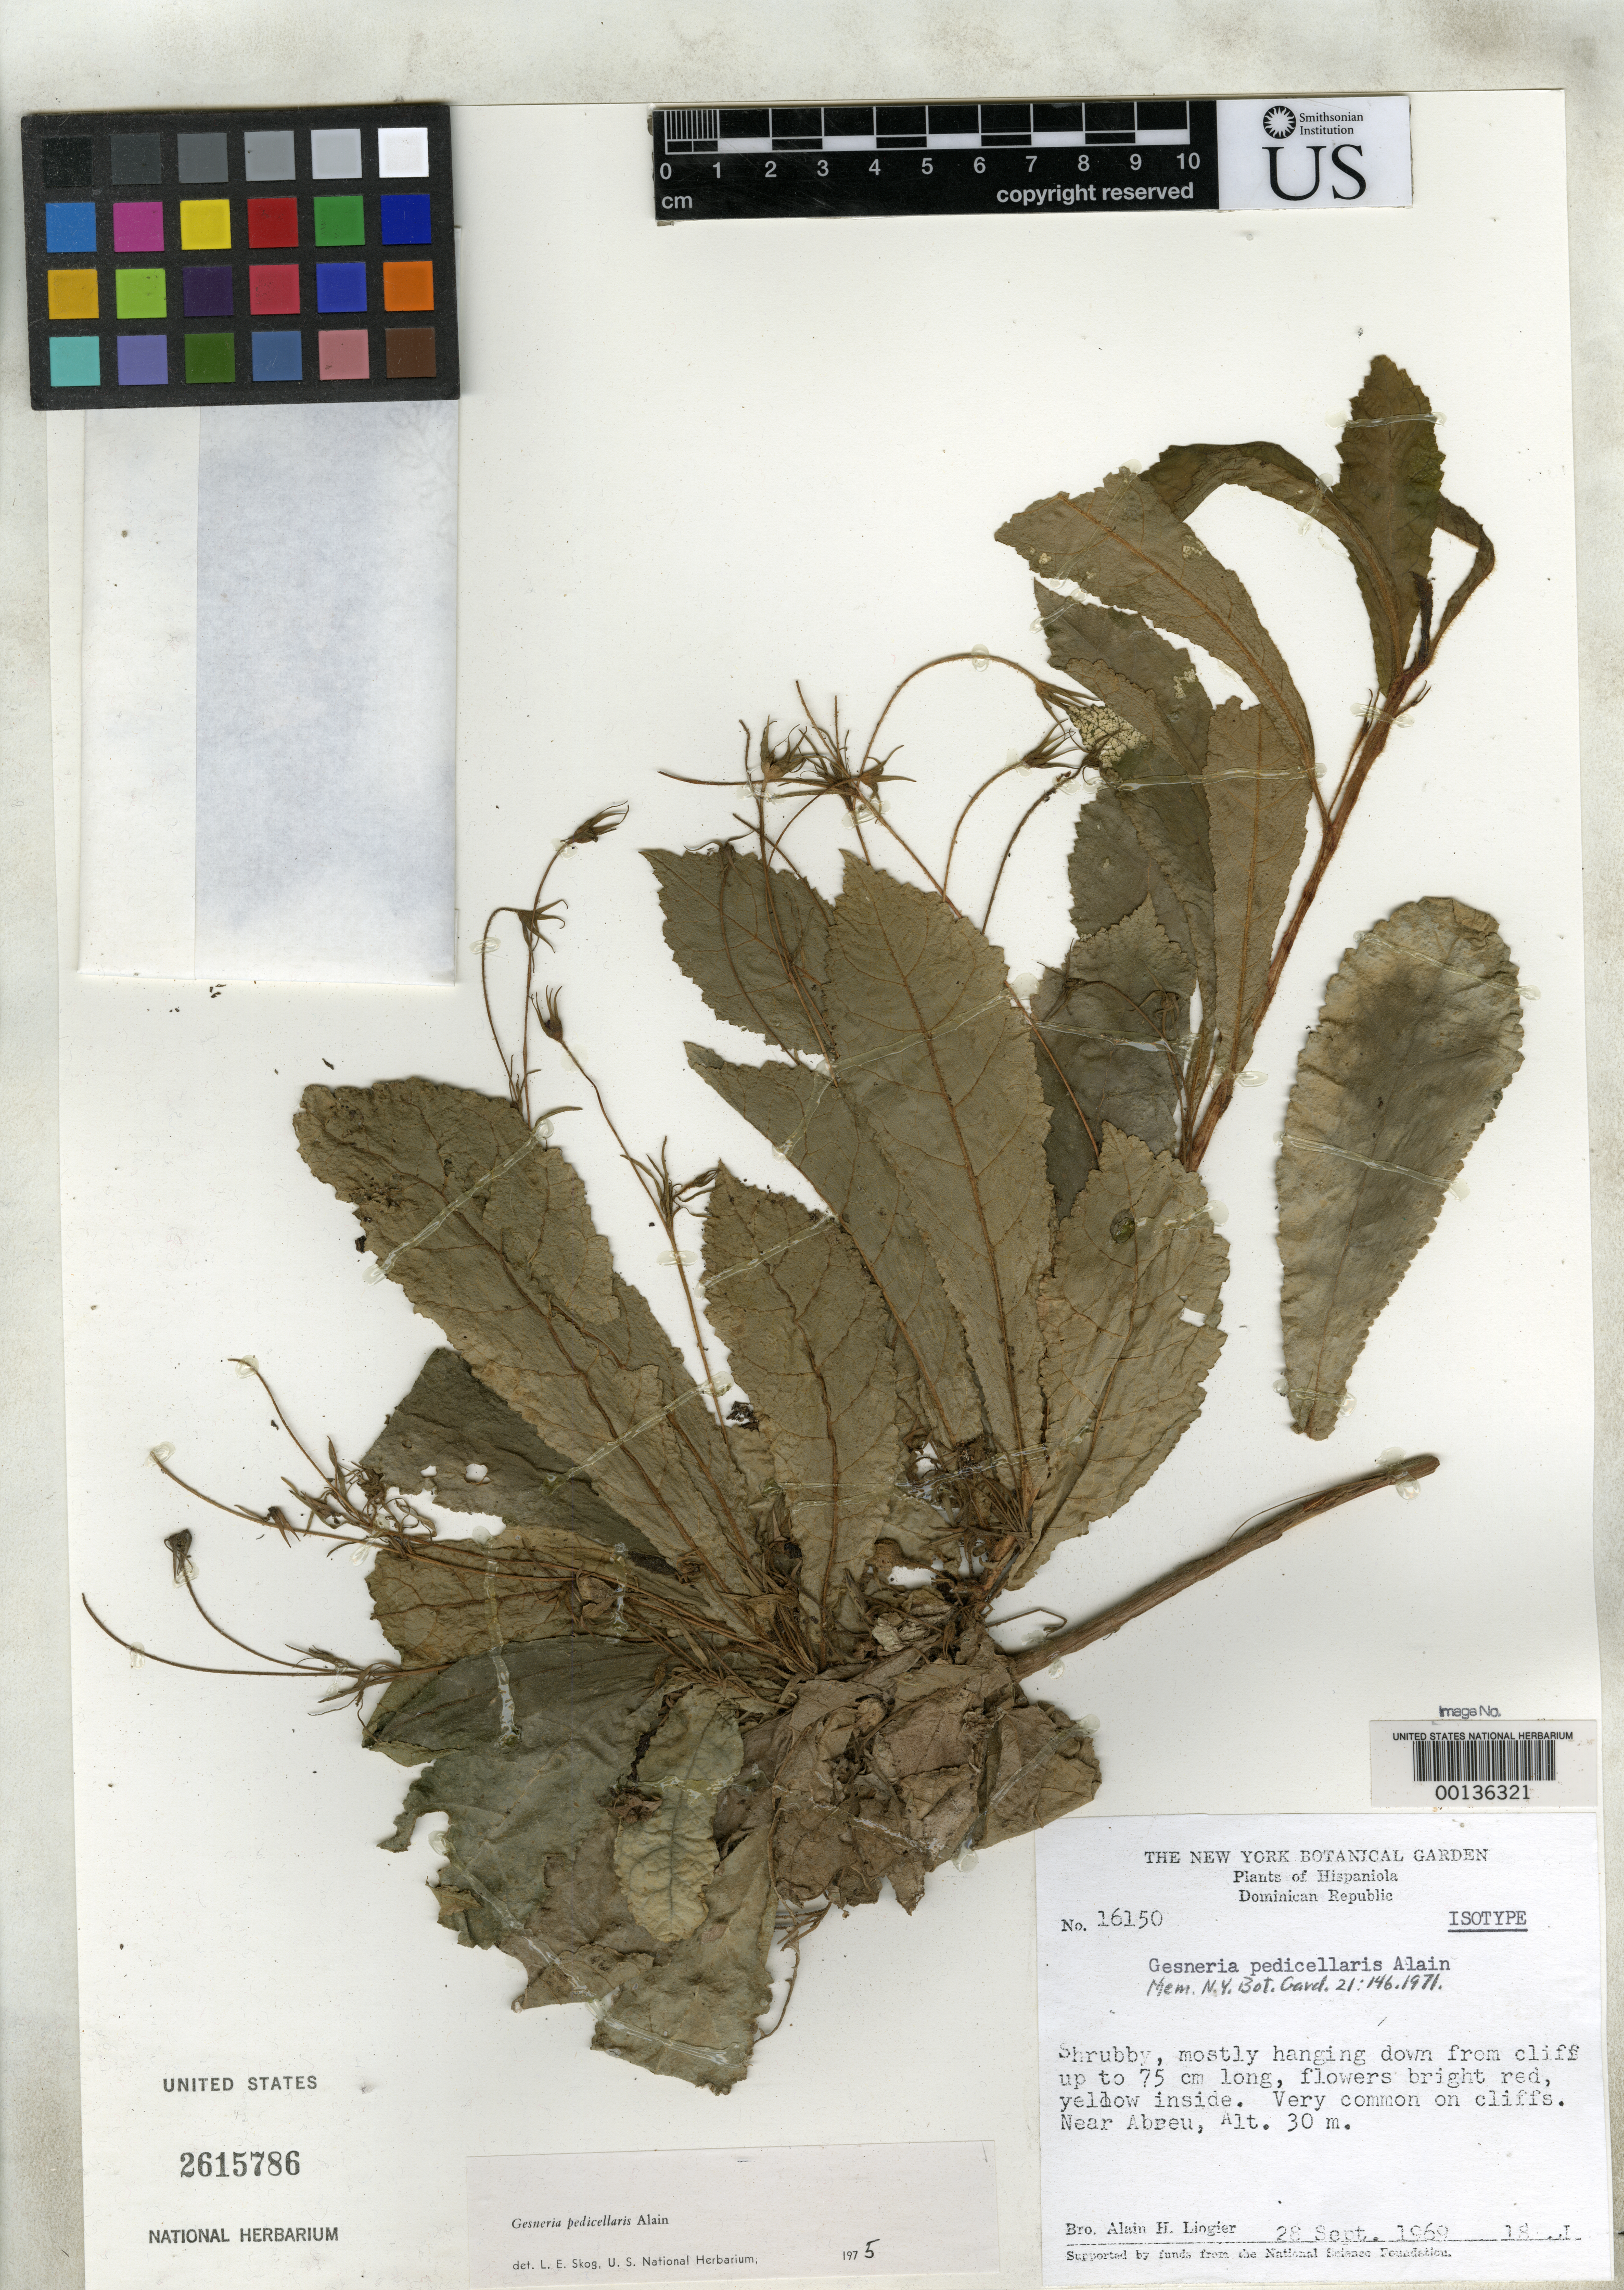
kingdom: Plantae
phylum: Tracheophyta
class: Magnoliopsida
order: Lamiales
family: Gesneriaceae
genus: Gesneria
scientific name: Gesneria pedicellaris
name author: Alain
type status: Isotype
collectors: A. H. Liogier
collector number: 16150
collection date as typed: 28 Sep 1969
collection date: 1969-09-28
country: Dominican Republic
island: Hispaniola Island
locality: Near Abrev.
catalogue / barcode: US 2615786